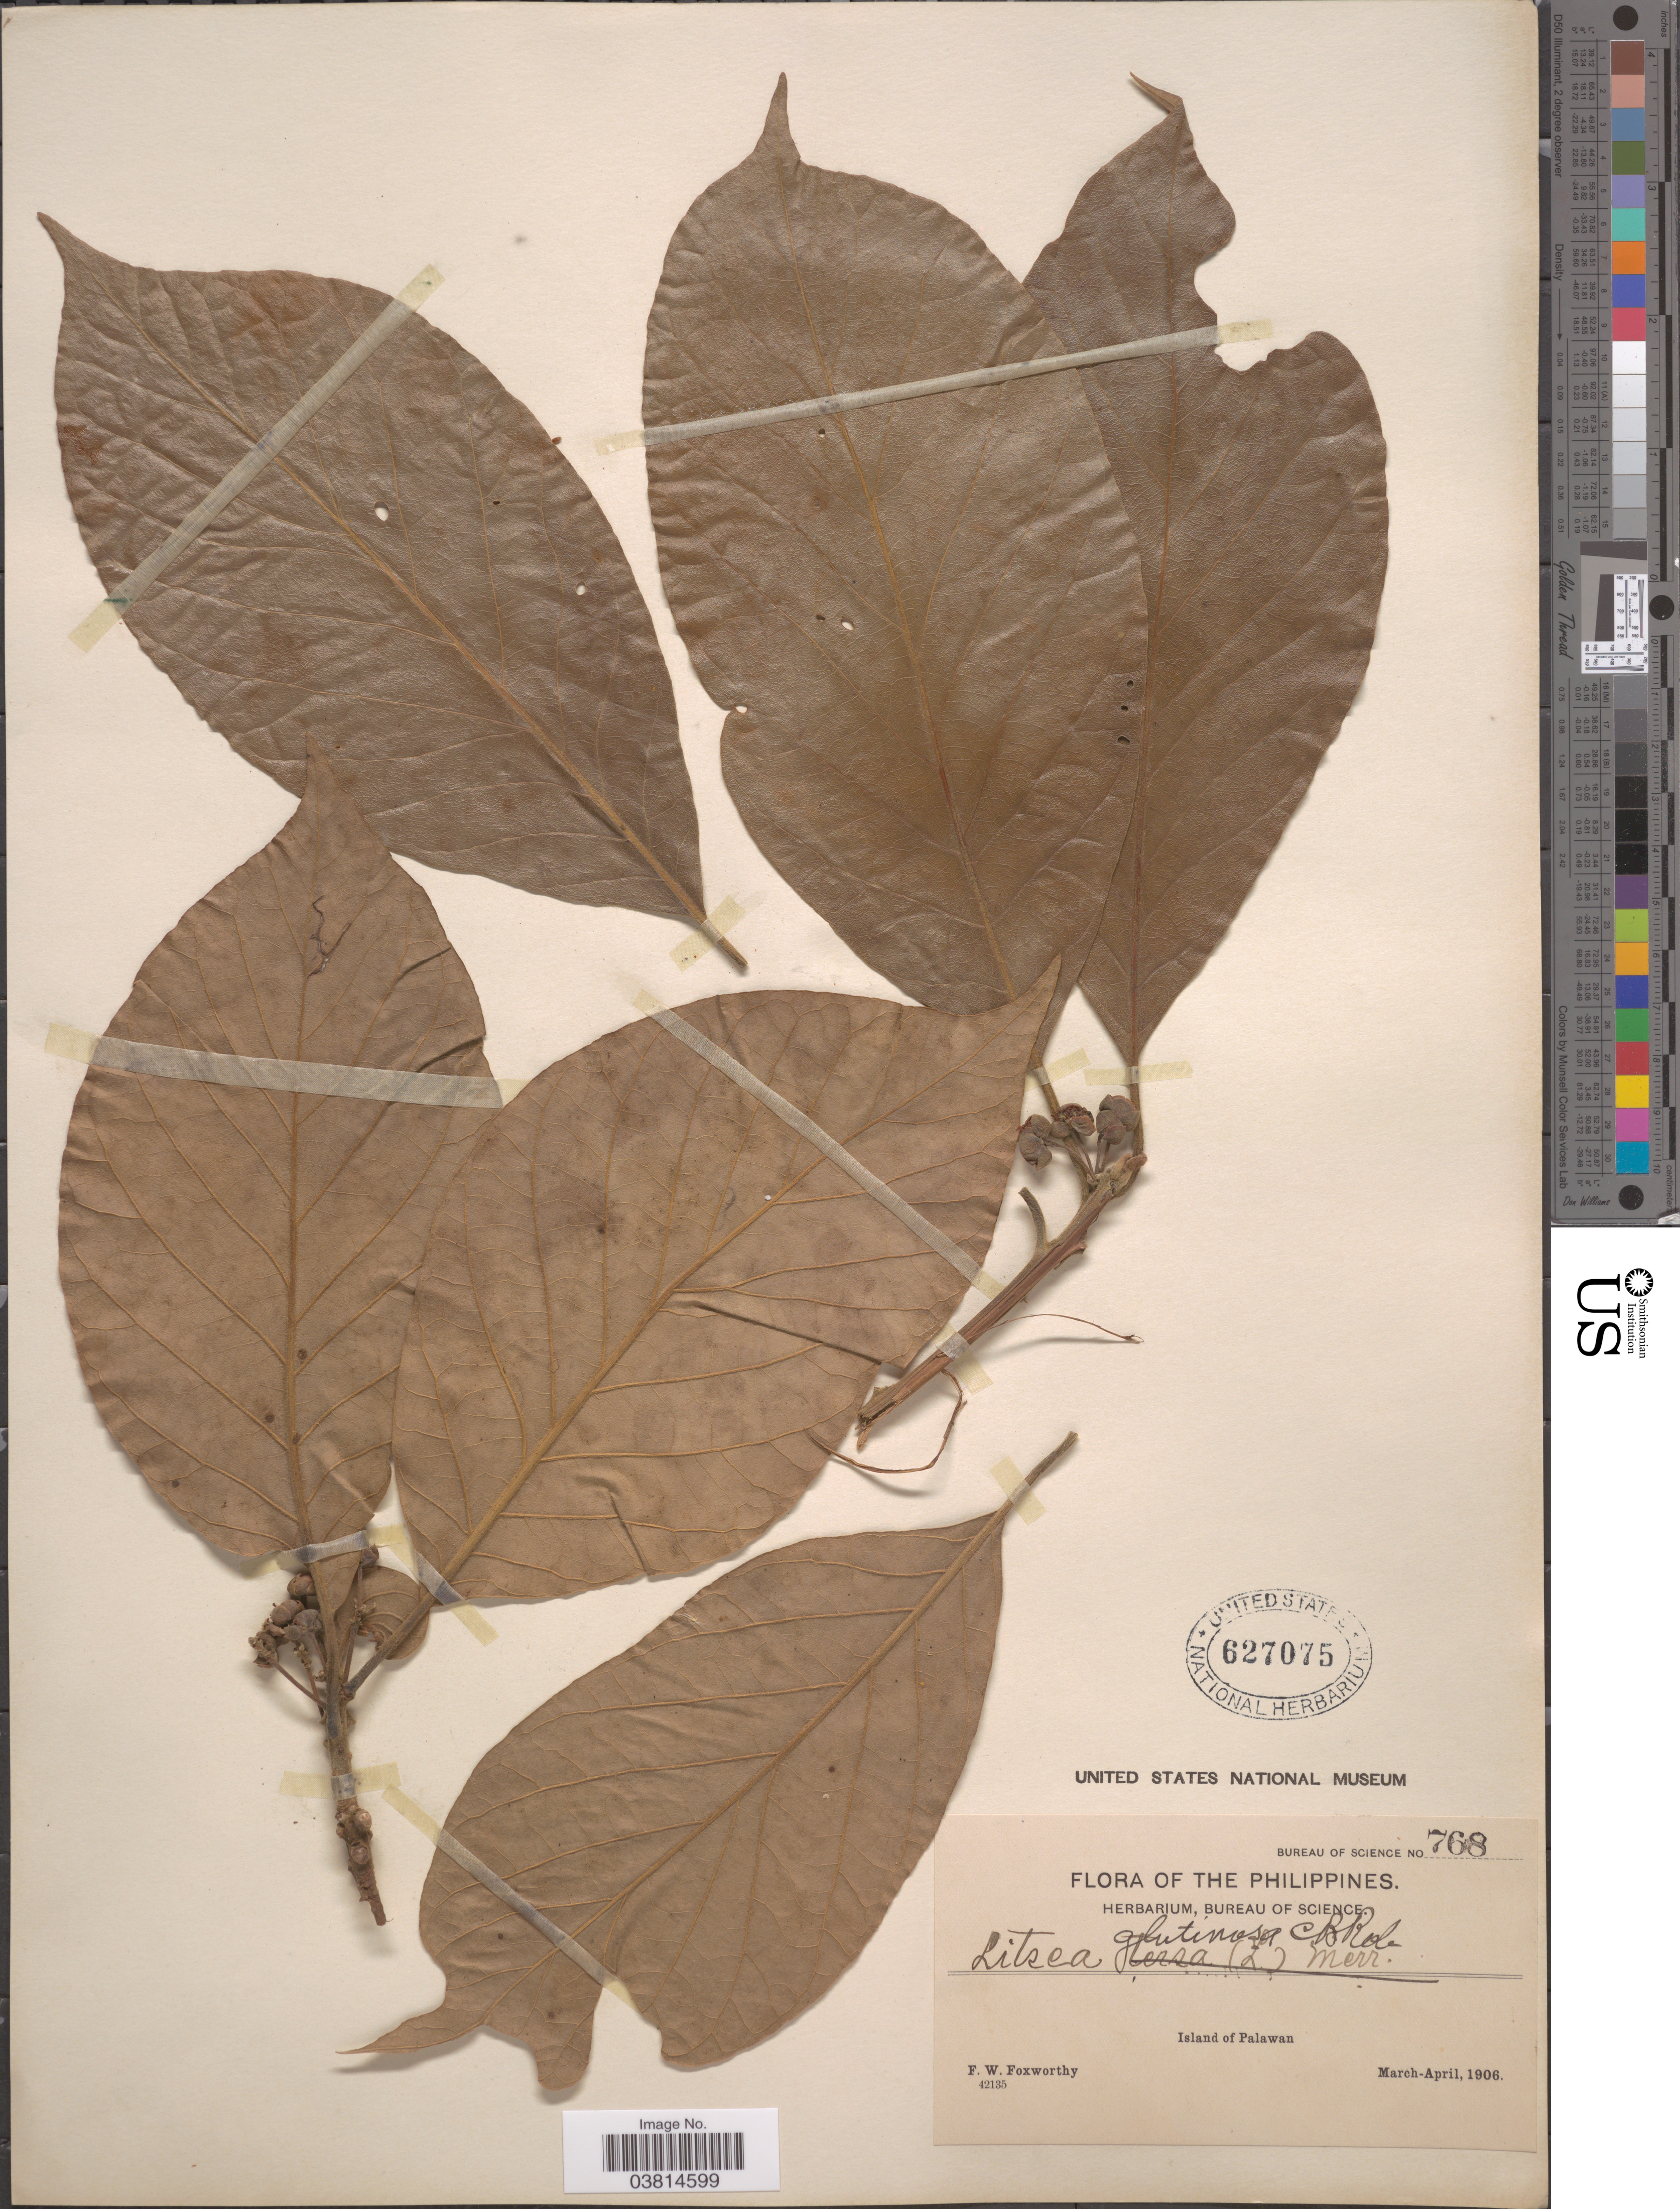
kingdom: Plantae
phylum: Tracheophyta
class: Magnoliopsida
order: Laurales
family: Lauraceae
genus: Litsea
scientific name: Litsea glutinosa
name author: (Lour.) C.B. Rob.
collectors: F. W. Foxworthy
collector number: Bureau of Science 768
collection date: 1906-03/1906-04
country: Philippines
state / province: Mimaropa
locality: Island of Palawan.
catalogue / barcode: US 627075